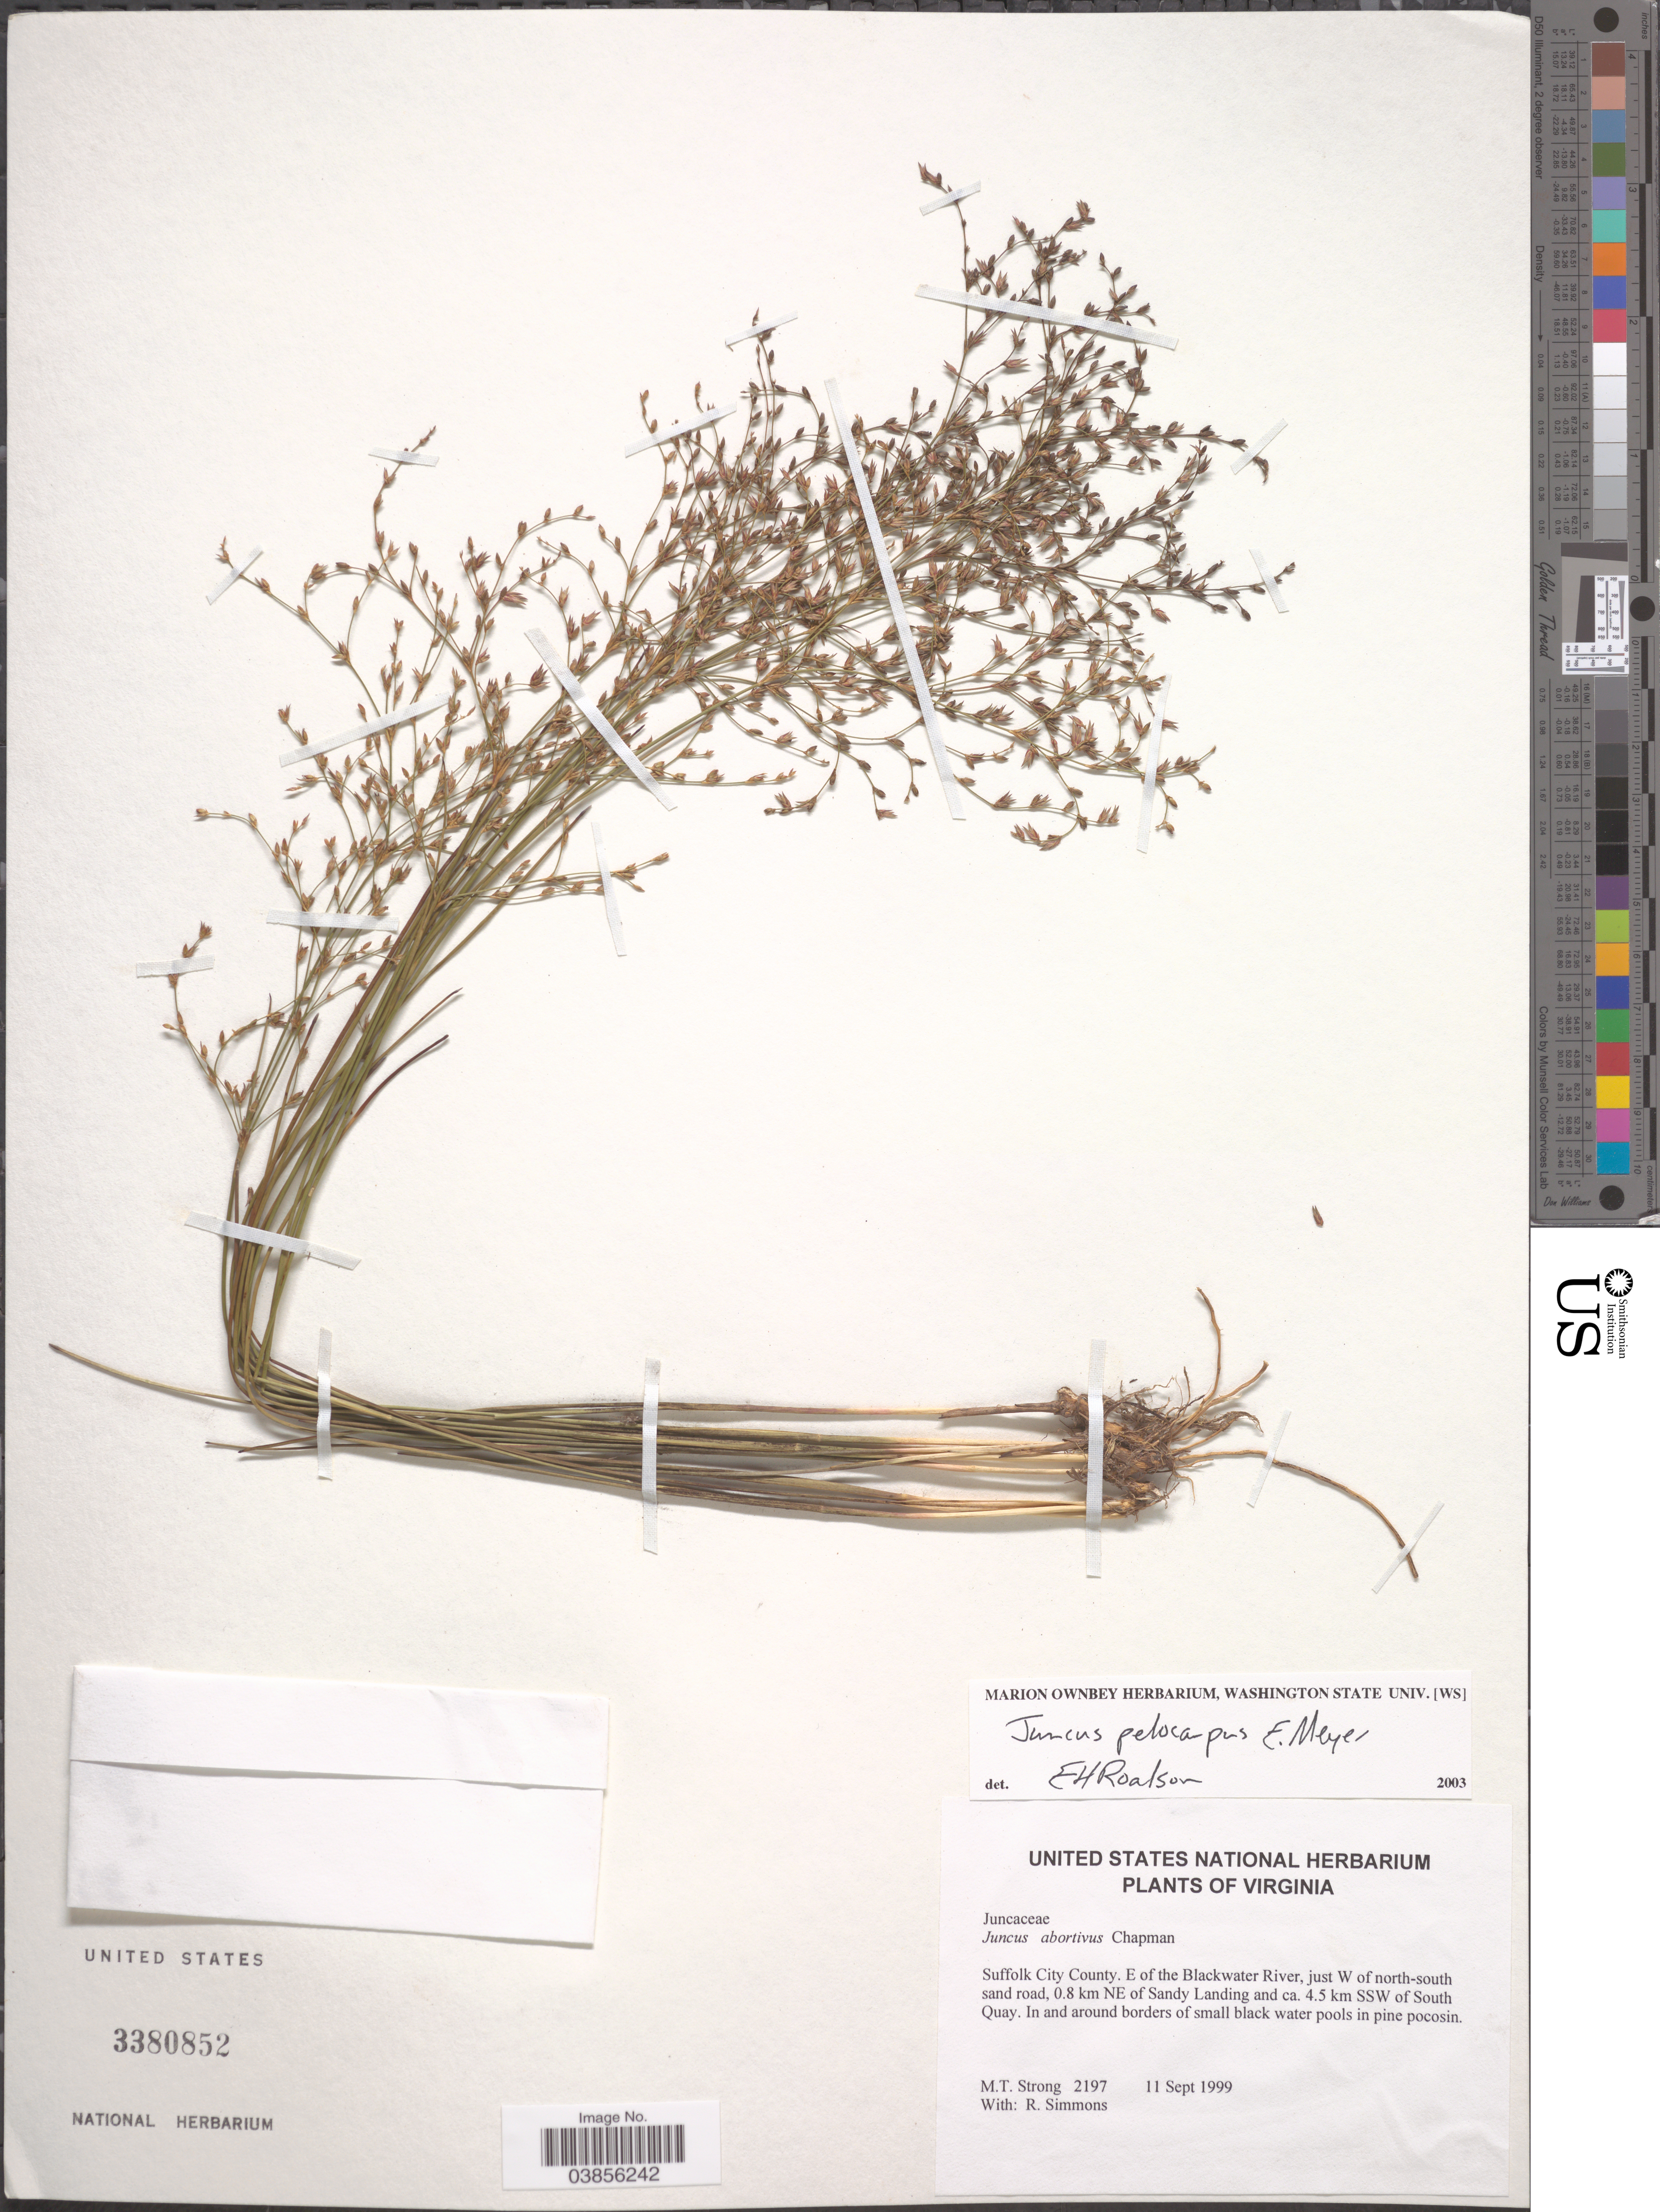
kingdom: Plantae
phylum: Tracheophyta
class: Liliopsida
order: Poales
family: Juncaceae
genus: Juncus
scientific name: Juncus pelocarpus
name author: E. Mey.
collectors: M. T. Strong & R. Simmons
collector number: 2197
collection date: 1999-09-11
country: United States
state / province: Virginia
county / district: City of Suffolk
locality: Suffolk City County. E of the Blackwater River, just W of north-south sand road, 0.8 km NE of Sandt Landing and ca. 4.5 km SSW of South Quay.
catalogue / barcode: US 3380852